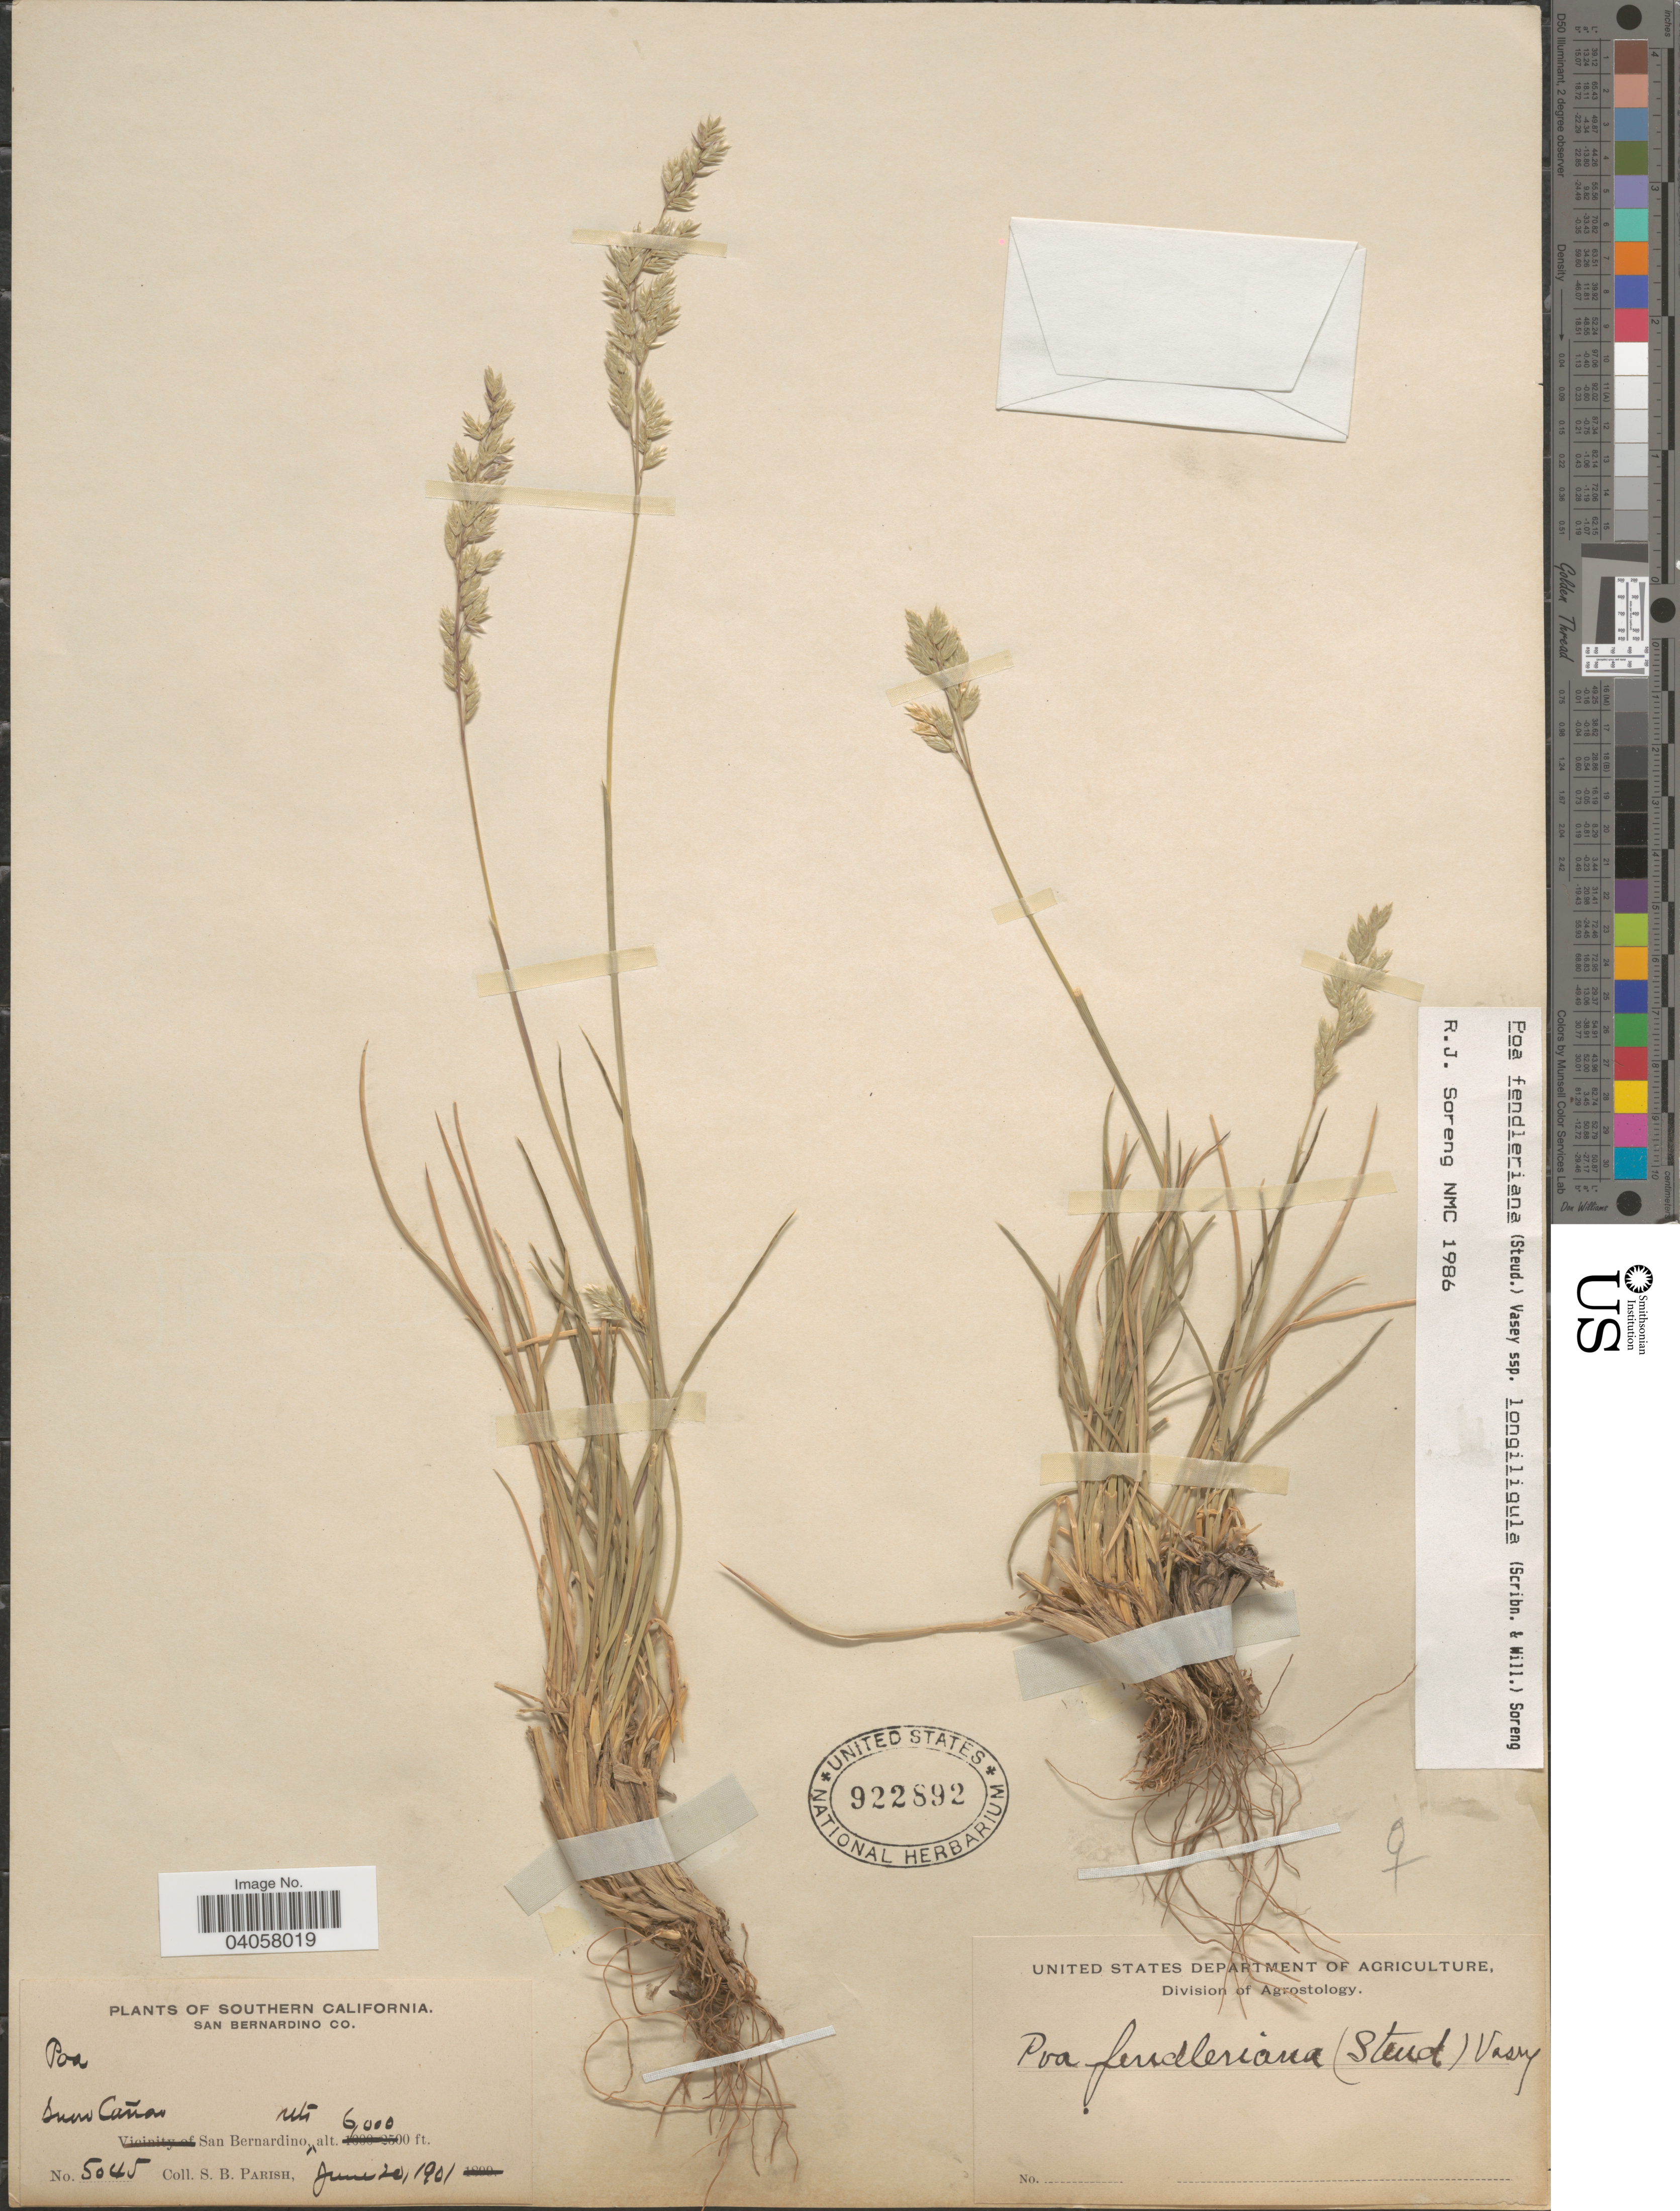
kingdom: Plantae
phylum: Tracheophyta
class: Liliopsida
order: Poales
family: Poaceae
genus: Poa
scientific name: Poa fendleriana subsp. longiligula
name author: (Scribn. & T.A. Williams) Soreng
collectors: S. B. Parish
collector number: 5045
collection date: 1901-06-20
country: United States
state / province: California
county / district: San Bernardino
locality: Southern California. San Bernardino Co. Snow Cañon. San Bernardino Mts.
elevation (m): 1829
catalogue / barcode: US 922892